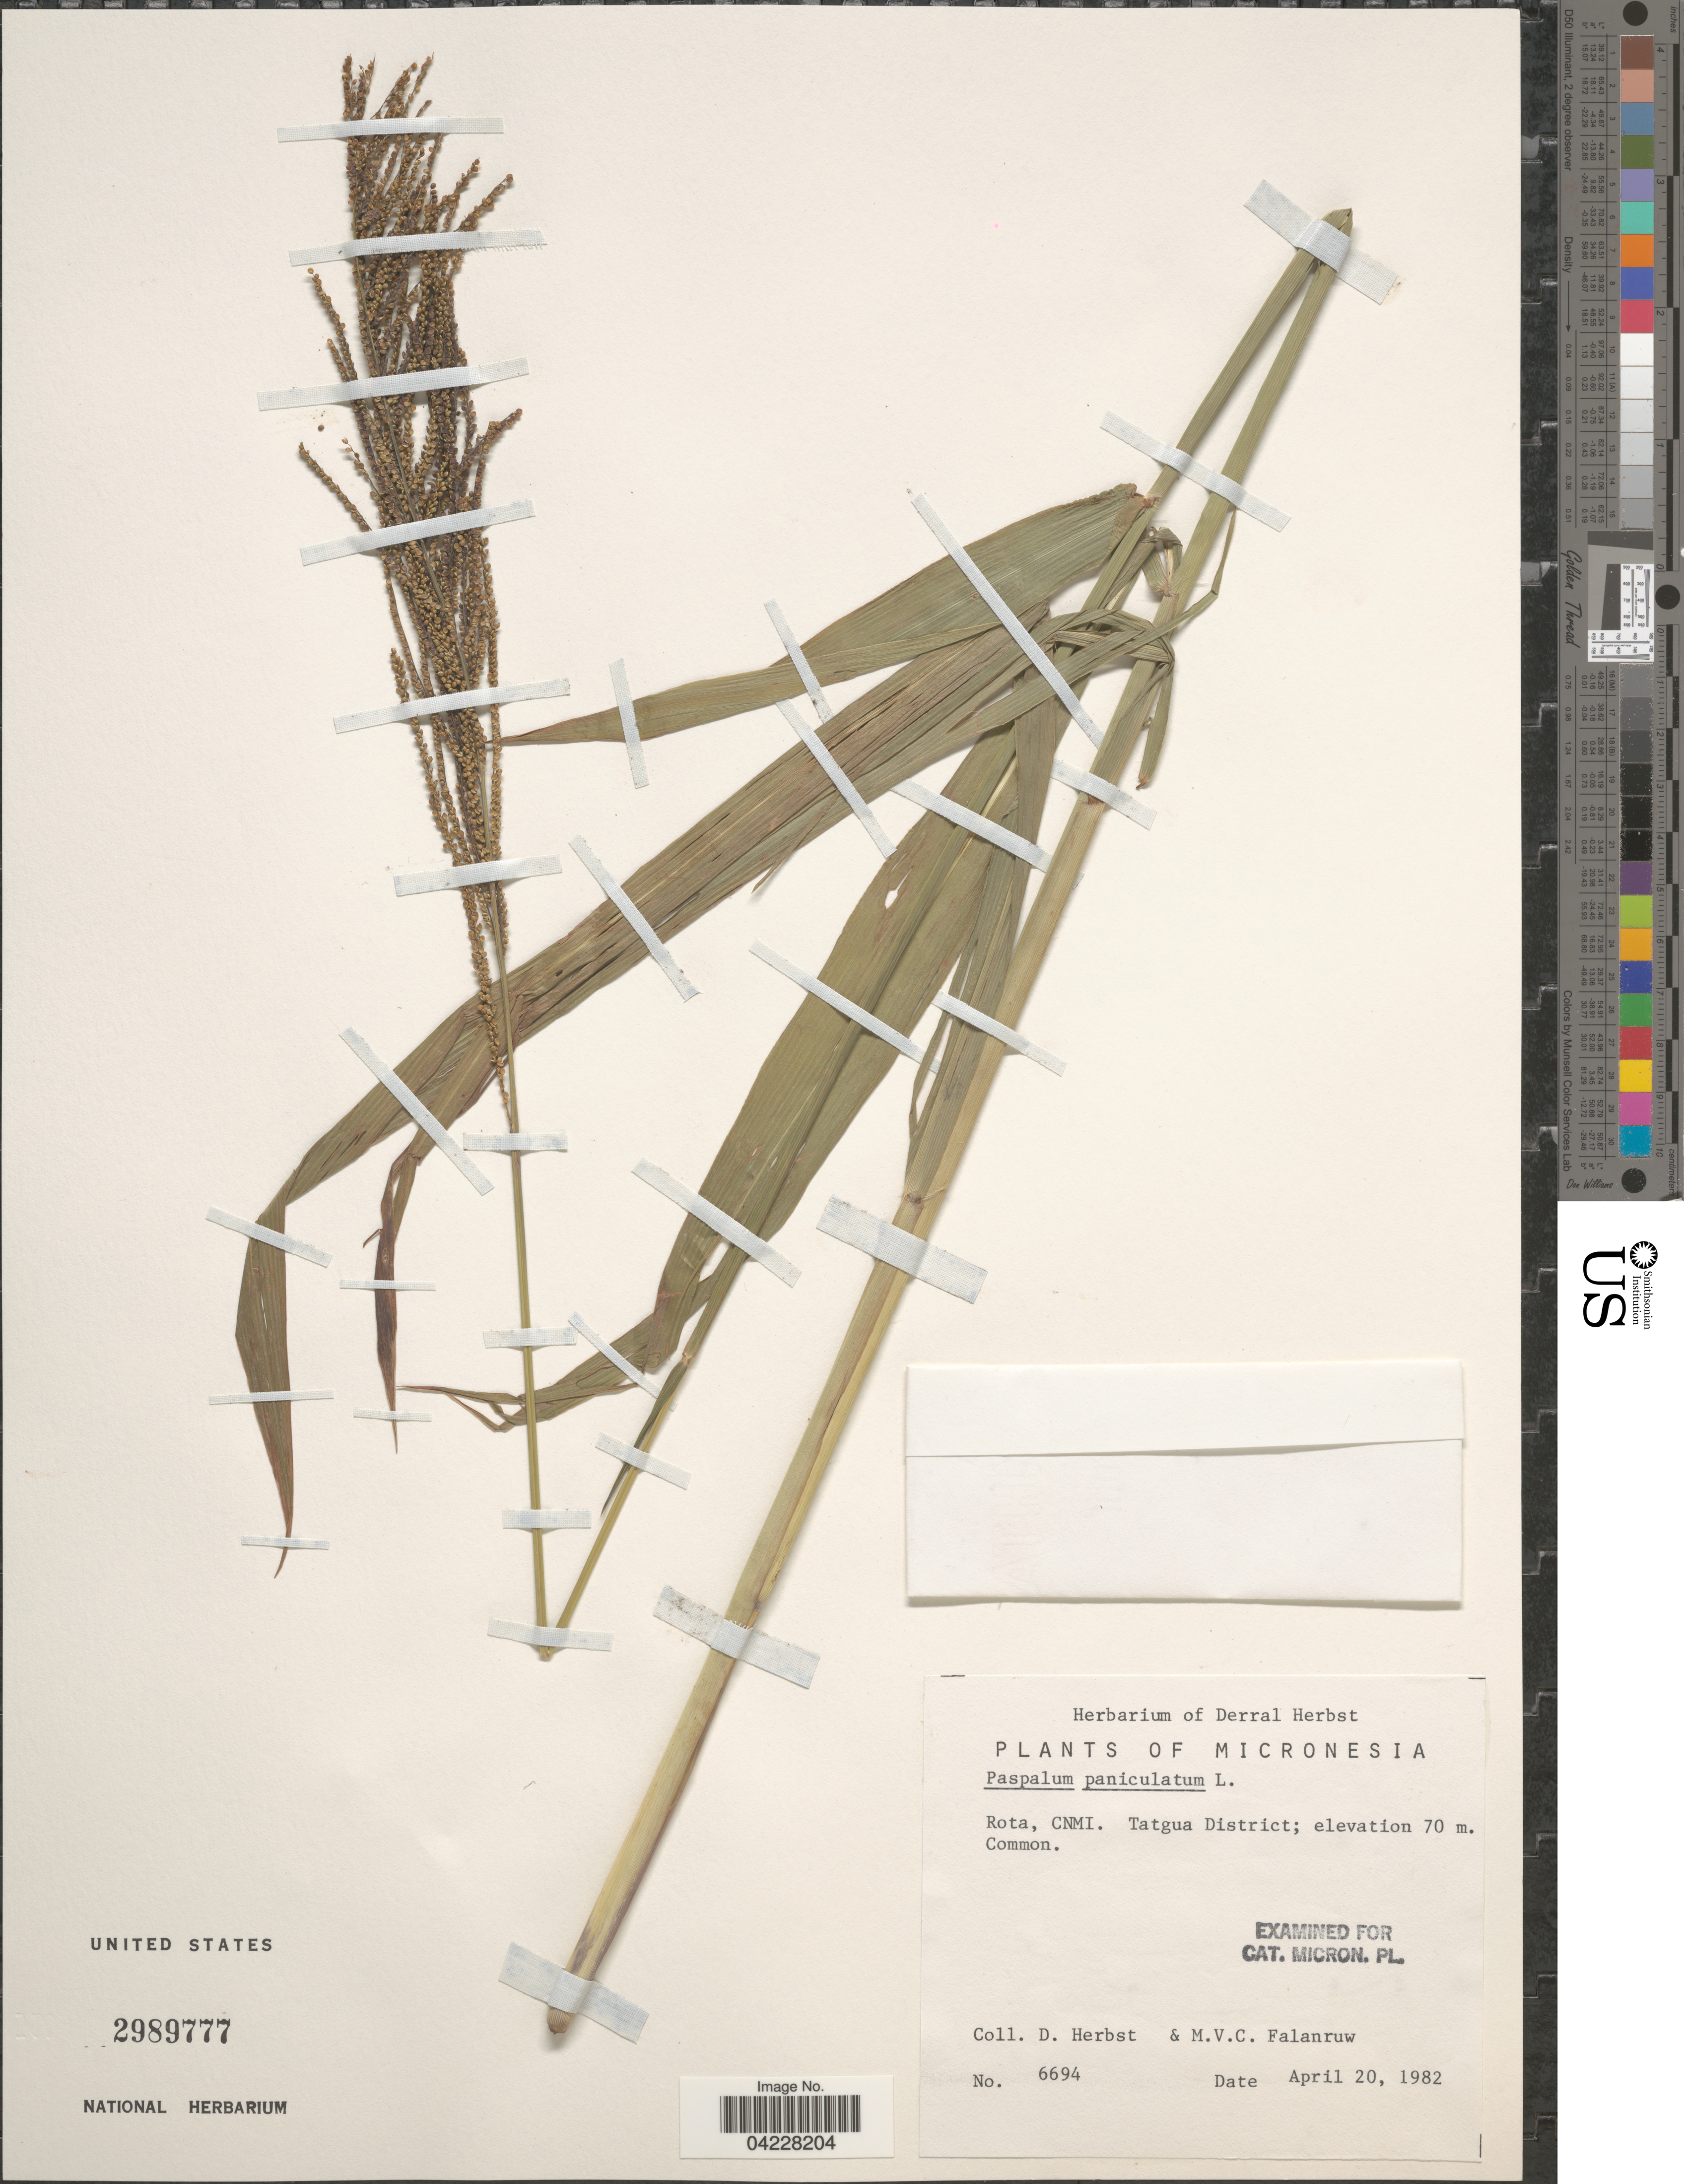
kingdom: Plantae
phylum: Tracheophyta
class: Liliopsida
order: Poales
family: Poaceae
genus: Paspalum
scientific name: Paspalum paniculatum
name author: L.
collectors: D. Herbst & M. V. Falanruw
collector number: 6694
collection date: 1982-04-20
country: Northern Mariana Islands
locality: Micronesia. Rota, CNMI. Tatgua District.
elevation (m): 70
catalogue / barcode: US 2989777